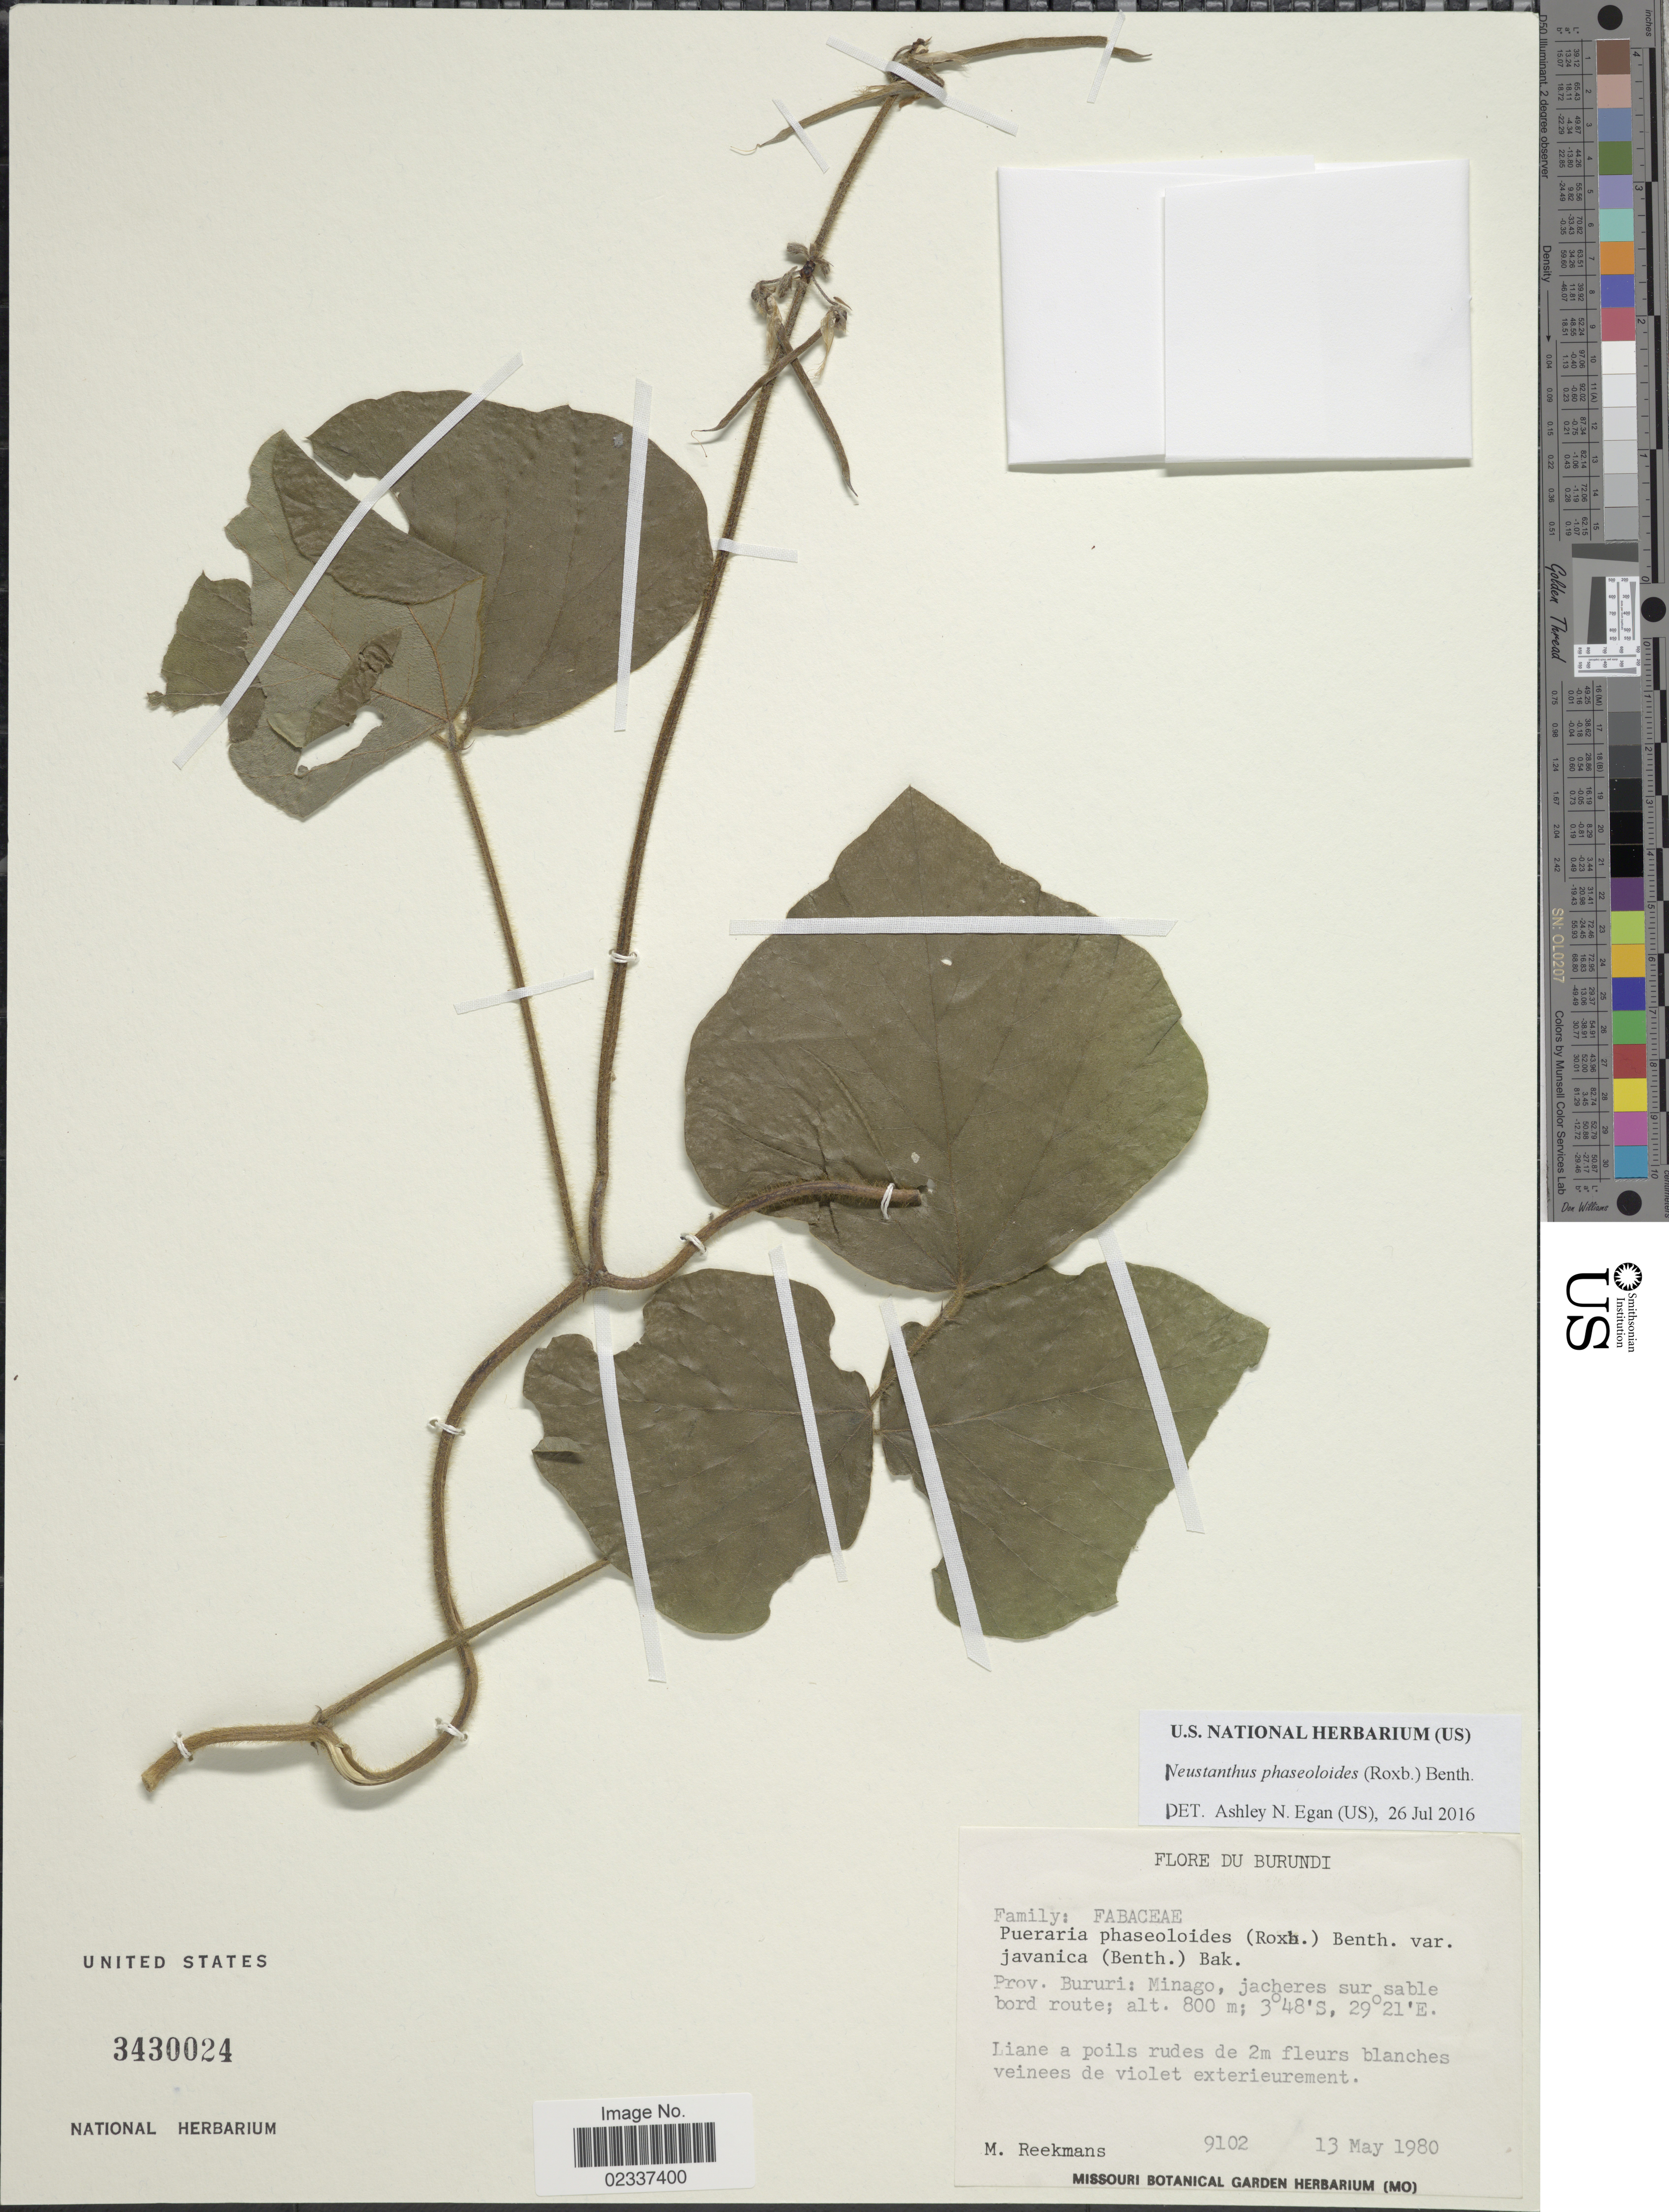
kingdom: Plantae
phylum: Tracheophyta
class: Magnoliopsida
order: Fabales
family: Fabaceae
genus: Neustanthus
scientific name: Neustanthus phaseoloides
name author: (Roxb.) Benth.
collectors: M. Reekmans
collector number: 9102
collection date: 1980-05-13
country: Burundi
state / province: Bururi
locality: Prov. Bururi: Minago, jacheres sur sable bord route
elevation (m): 800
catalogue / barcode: US 3430024